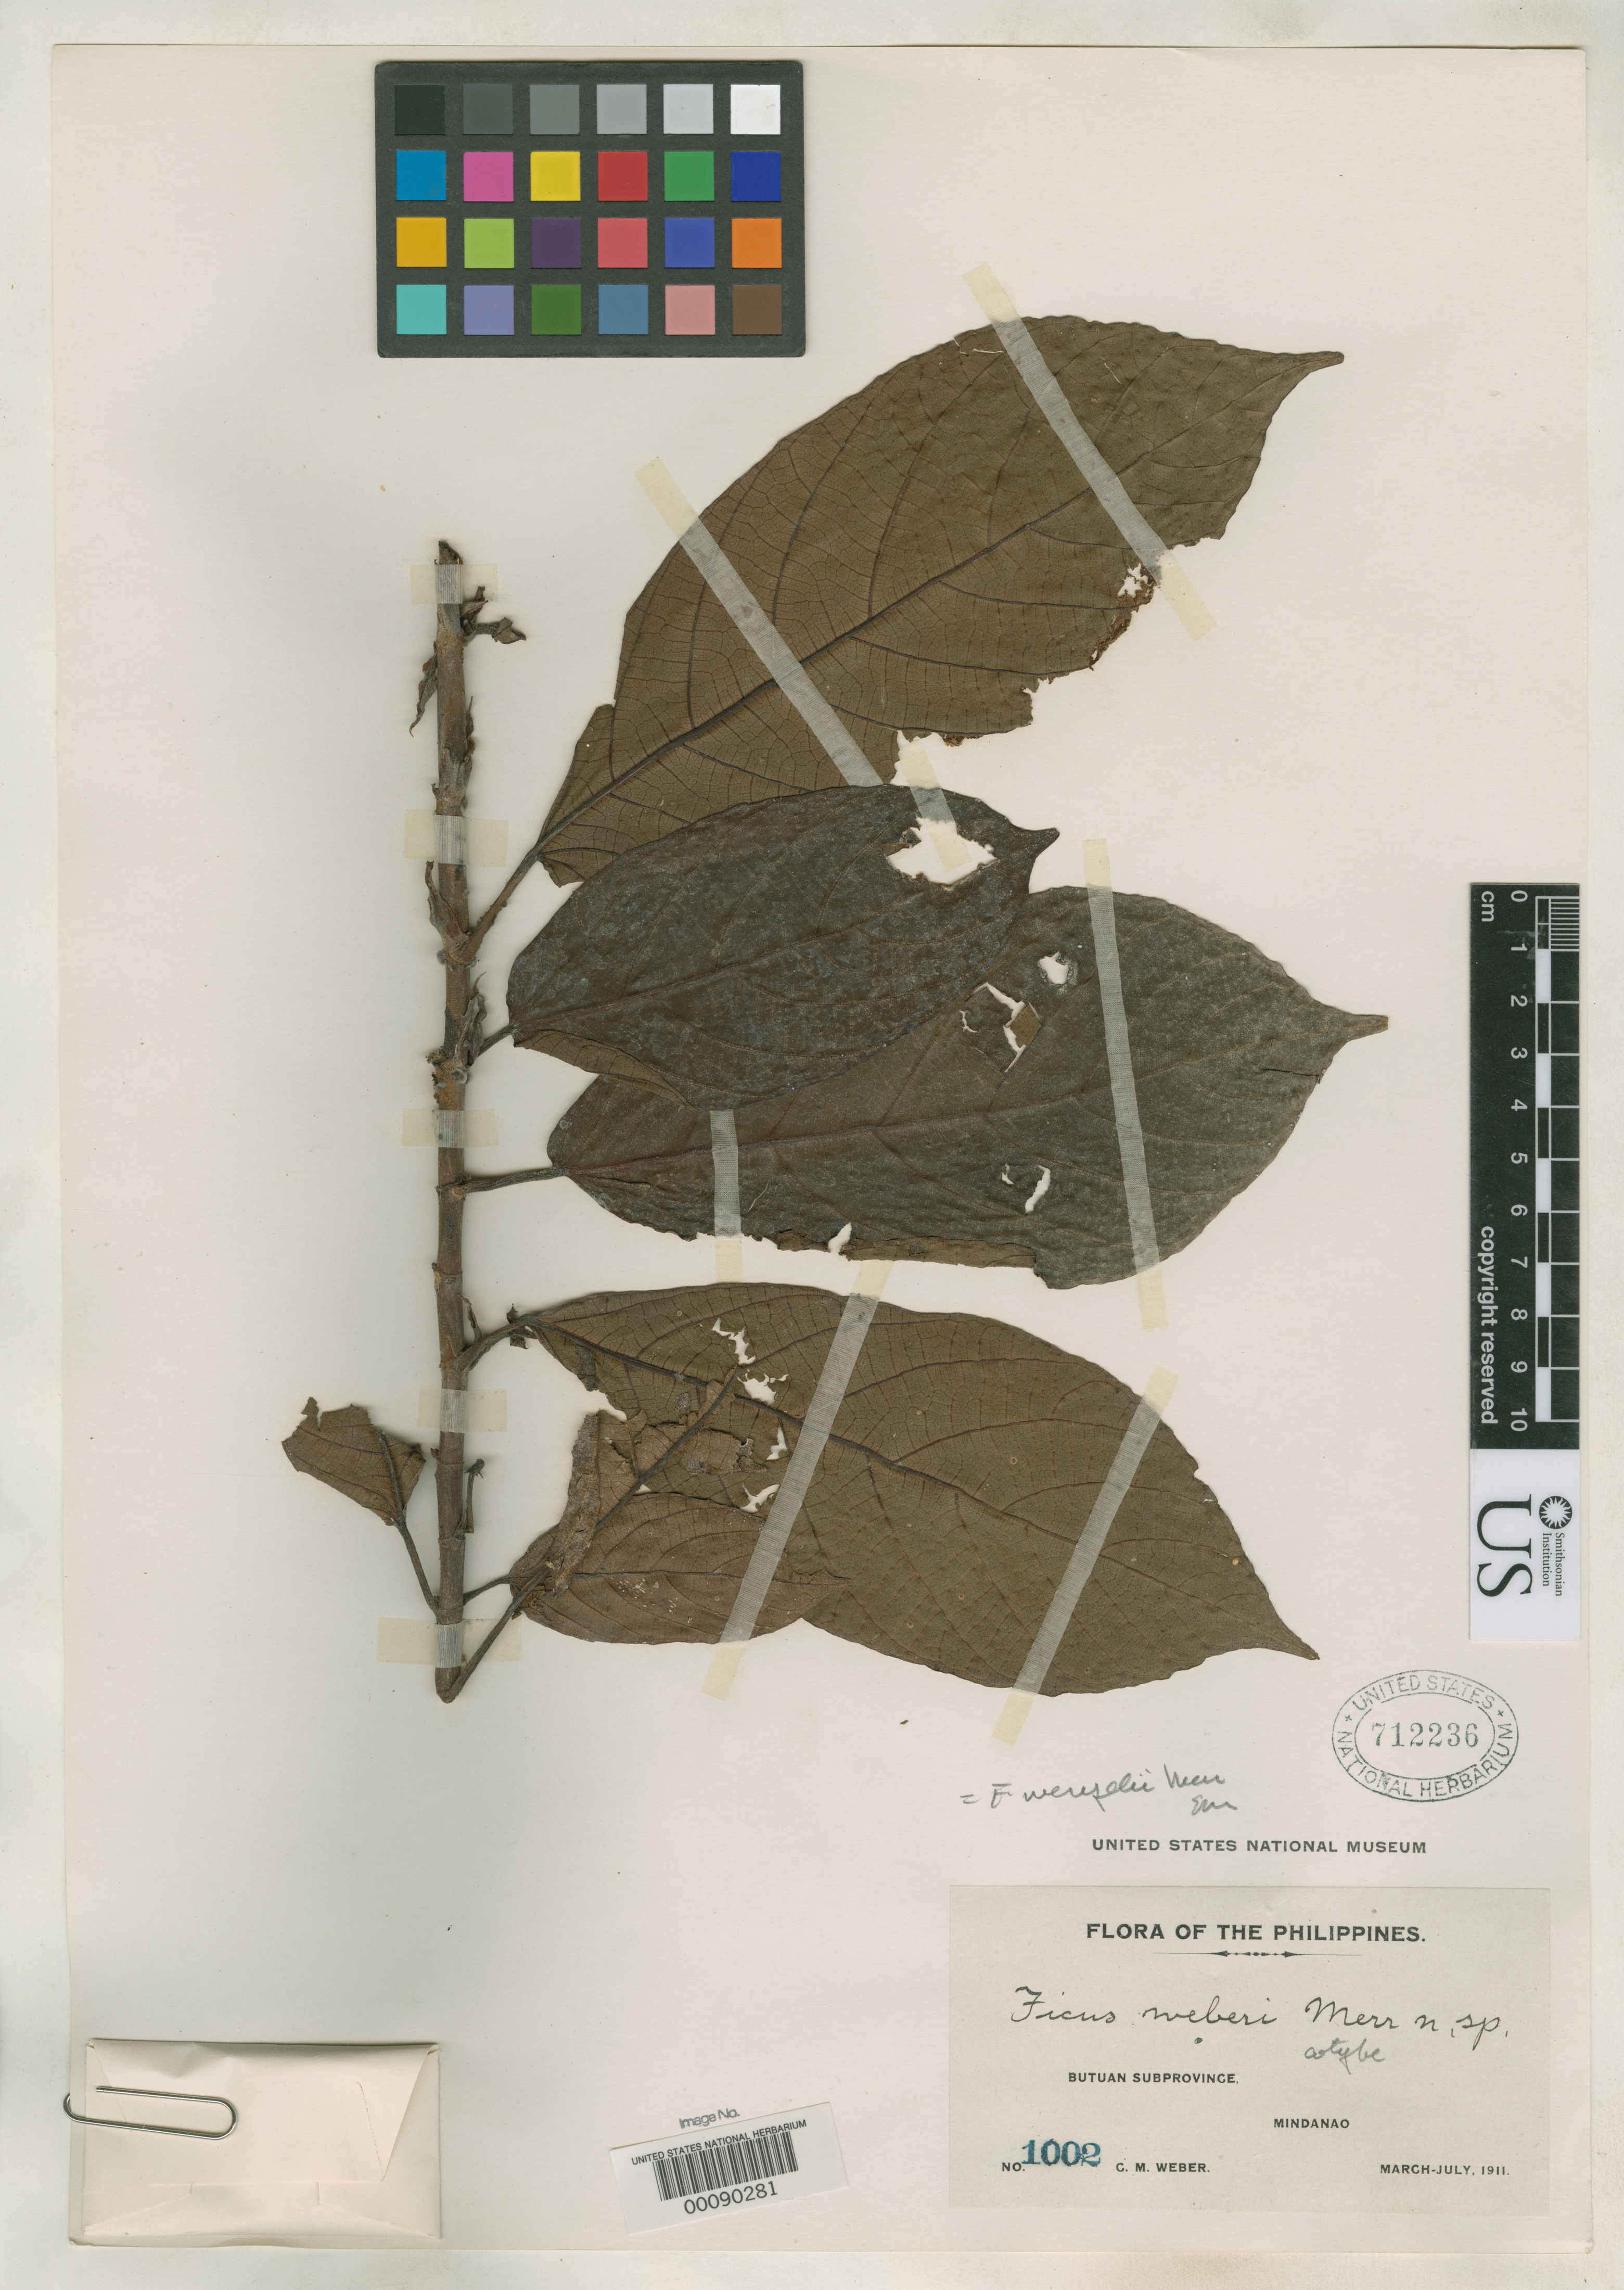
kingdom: Plantae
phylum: Tracheophyta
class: Magnoliopsida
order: Rosales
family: Moraceae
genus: Ficus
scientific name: Ficus weberi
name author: Merr.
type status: Isotype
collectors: C. M. Weber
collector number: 1002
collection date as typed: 19 Jun 1911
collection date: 1911-06-19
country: Philippines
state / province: Caraga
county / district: Agusan del Norte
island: Mindanao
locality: Veruela. Butuan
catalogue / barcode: US 712236